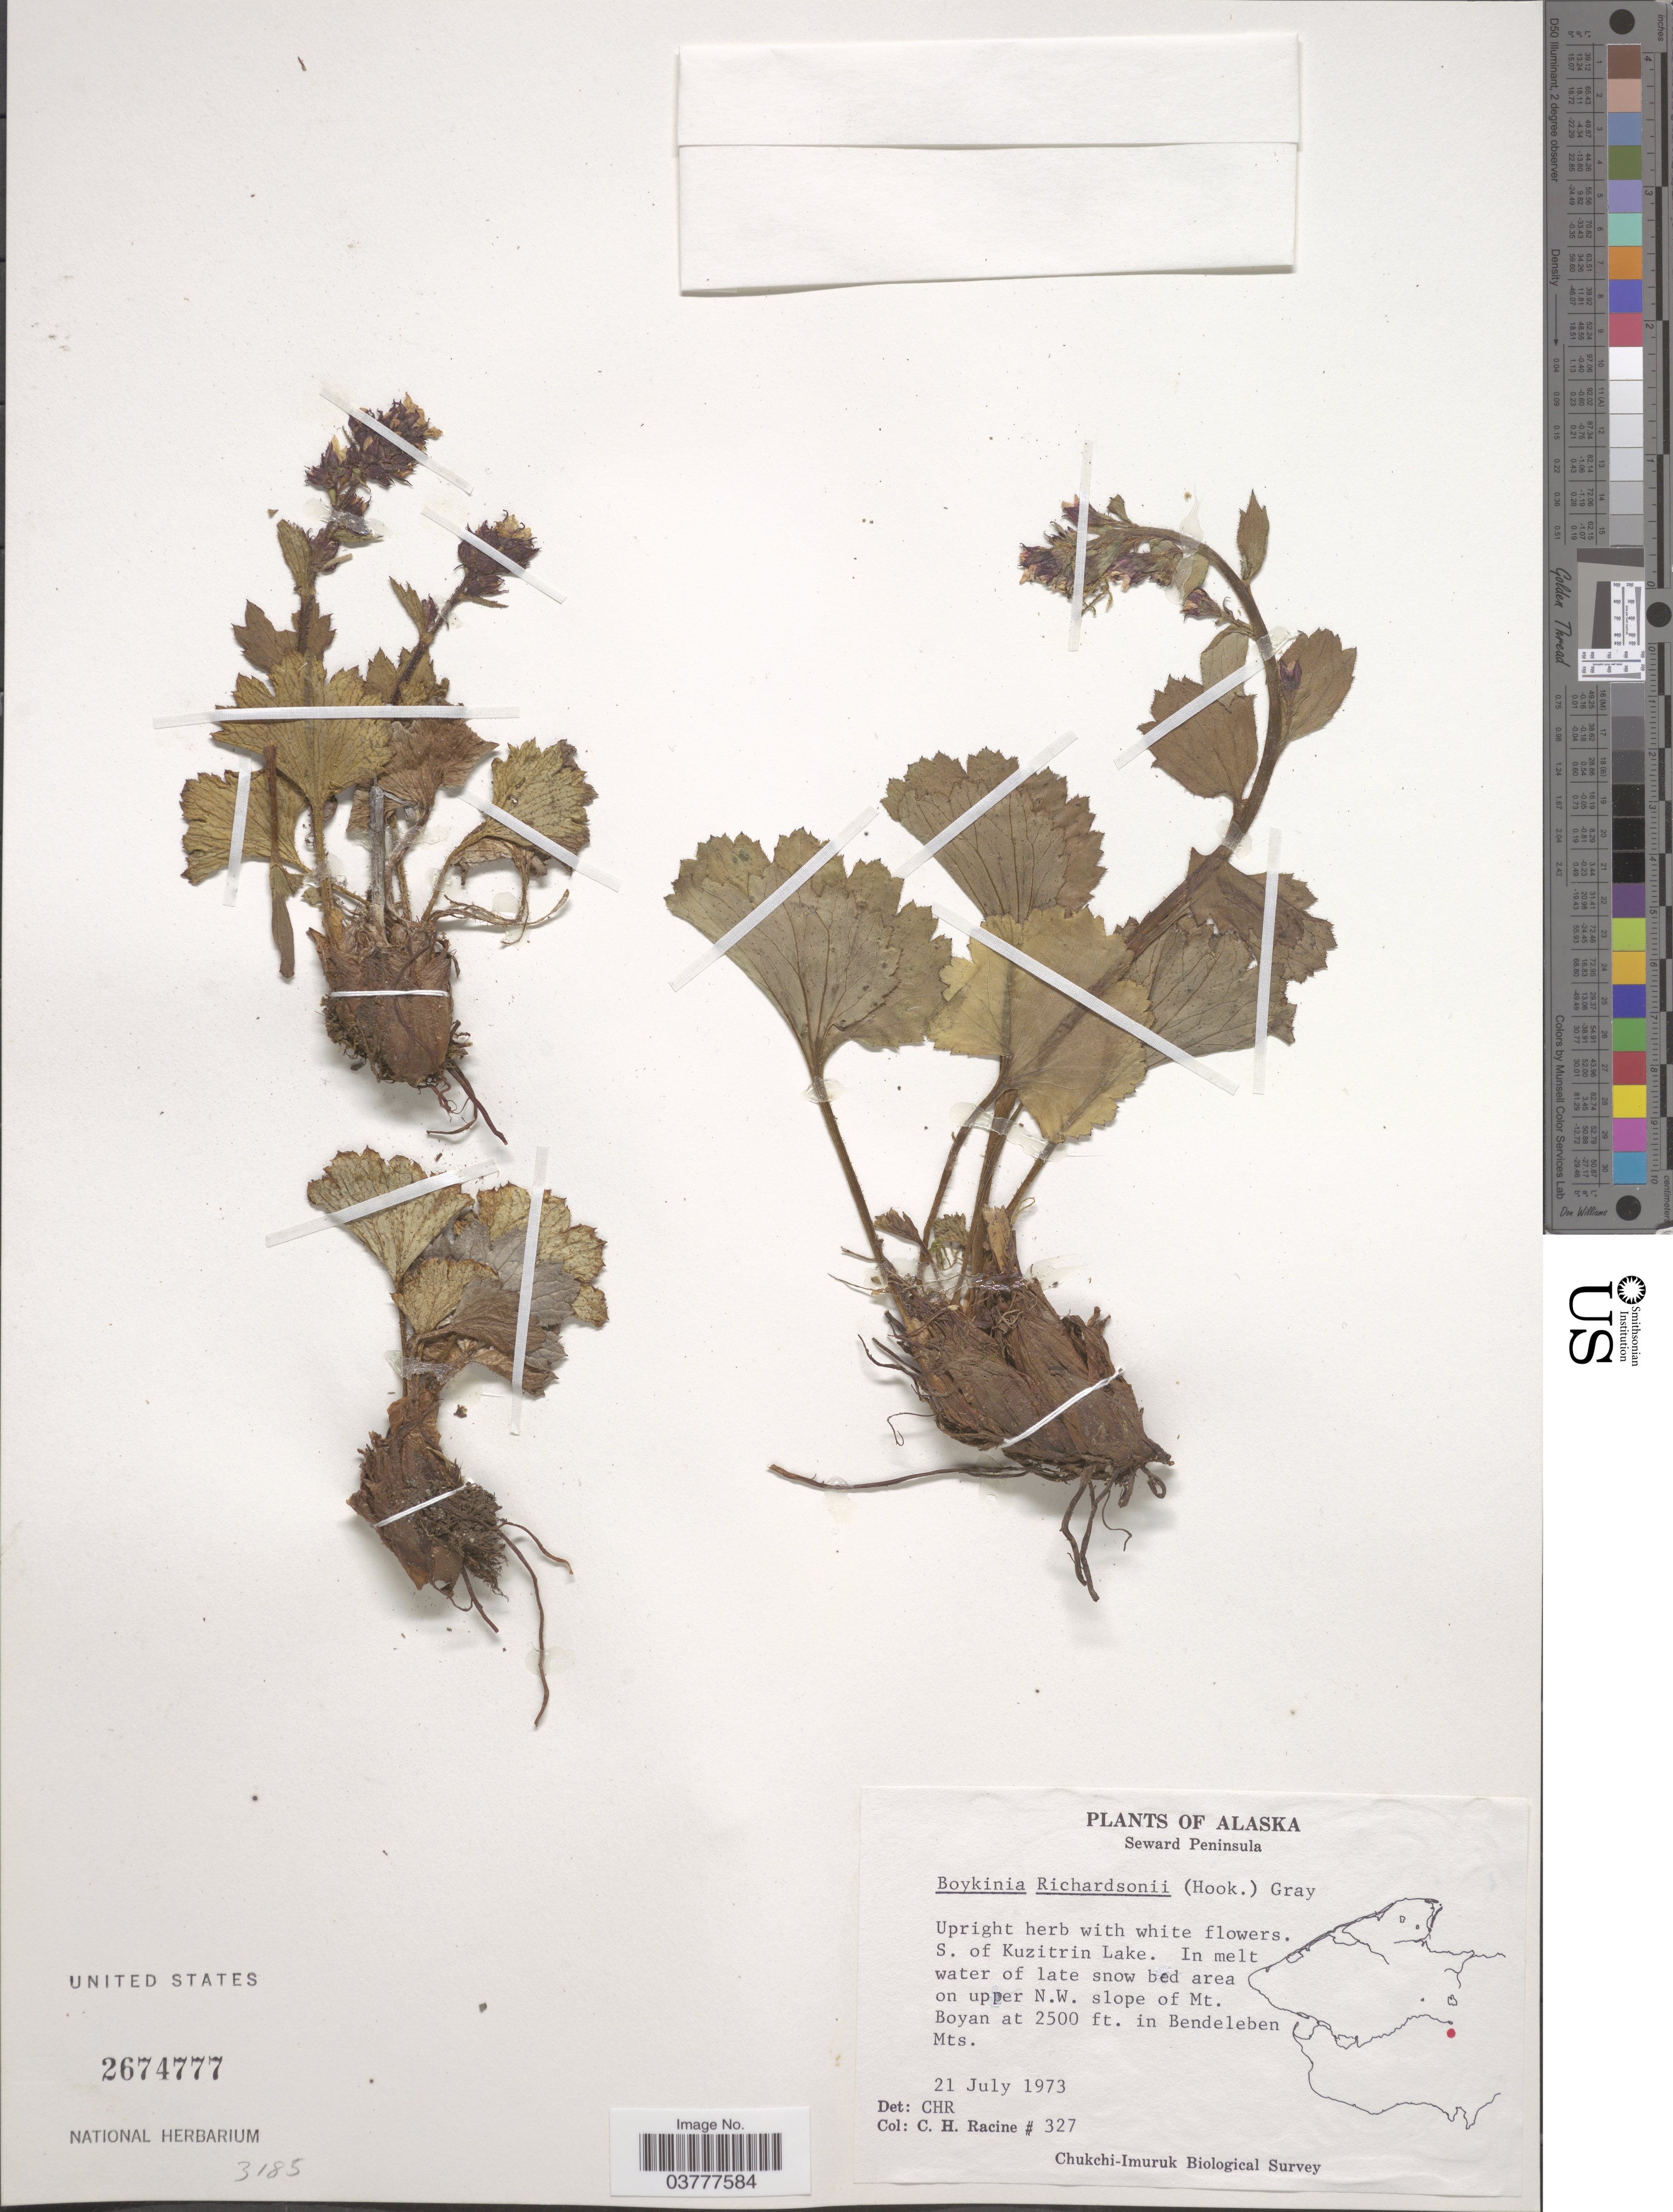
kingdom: Plantae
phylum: Tracheophyta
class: Magnoliopsida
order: Saxifragales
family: Saxifragaceae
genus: Boykinia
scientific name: Boykinia richardsonii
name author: (Hook.) A. Gray ex B.D. Jacks.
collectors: C. Racine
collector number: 327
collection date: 1973-07-21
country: United States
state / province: Alaska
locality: Seward Peninsula. S. of Kuzitrin Lake. In melt water of late snow bed area on upper N.W. slope of Mt. Boyan in Bendeleben Mts.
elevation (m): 762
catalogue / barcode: US 2674777